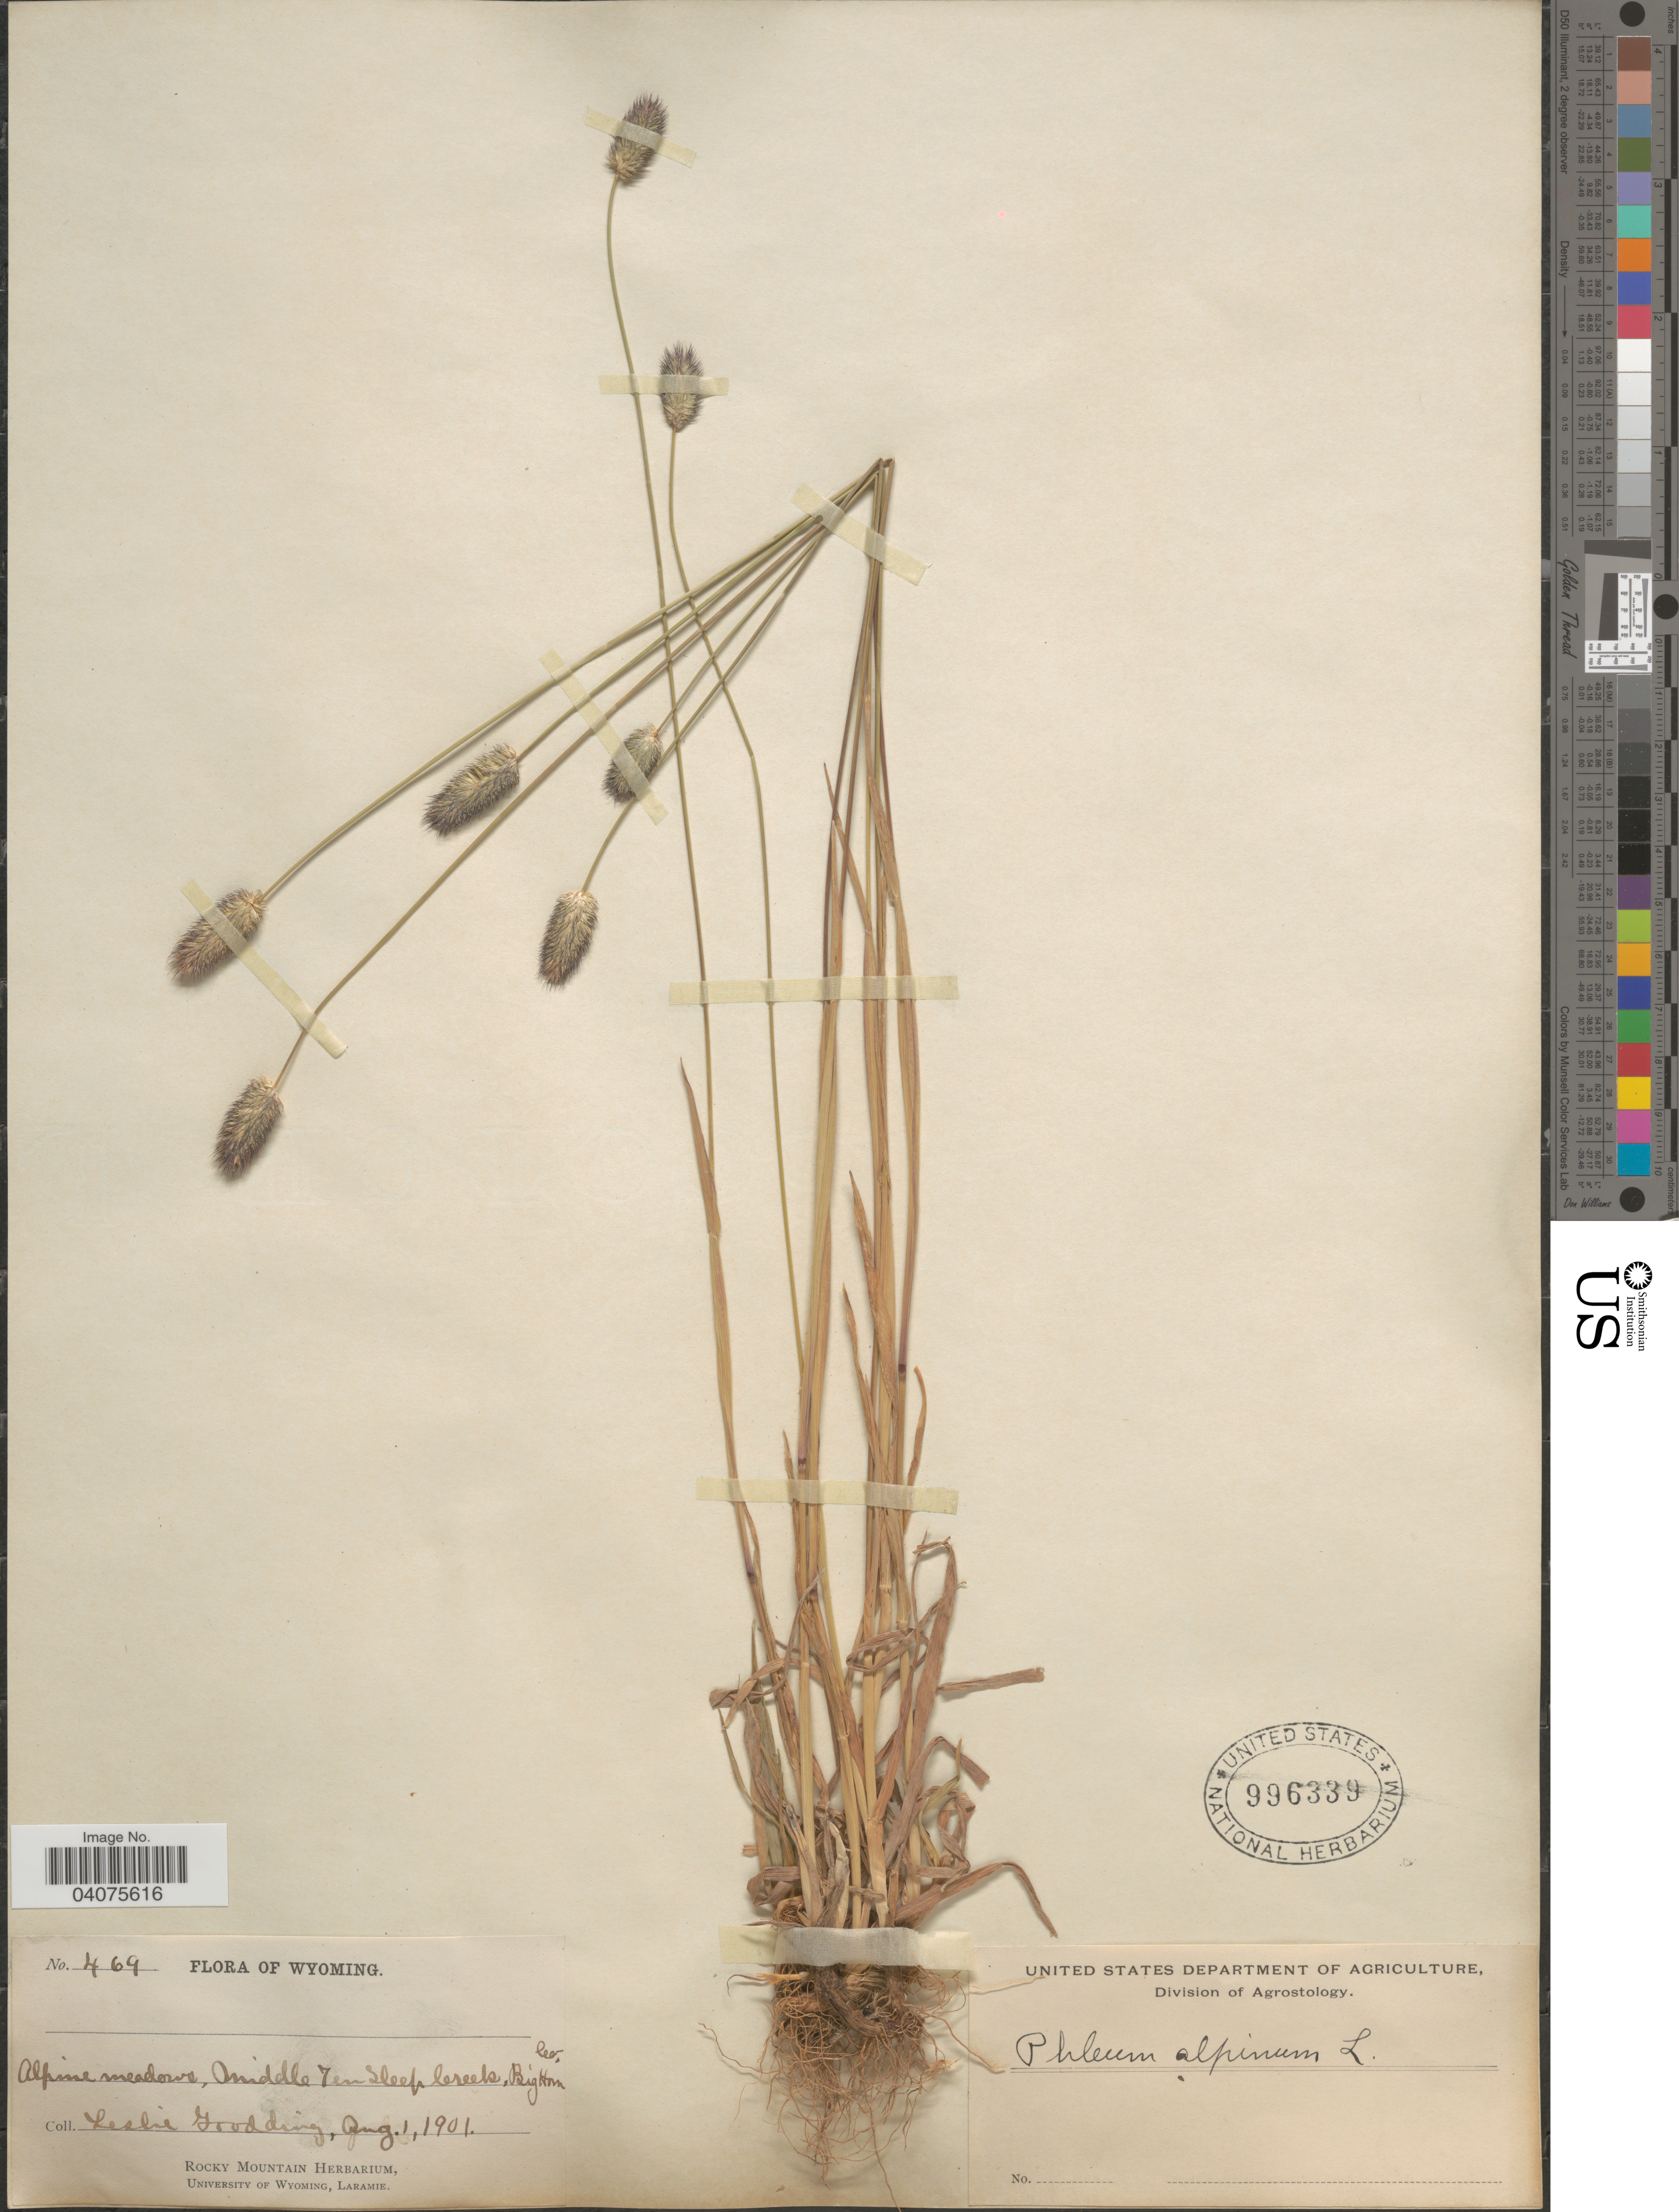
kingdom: Plantae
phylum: Tracheophyta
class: Liliopsida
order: Poales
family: Poaceae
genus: Phleum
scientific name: Phleum alpinum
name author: L.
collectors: L. N. Goodding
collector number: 469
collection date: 1901-08-01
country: United States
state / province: Wyoming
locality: Middle Ten Sleep Creek, Big Horn Co.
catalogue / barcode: US 996339